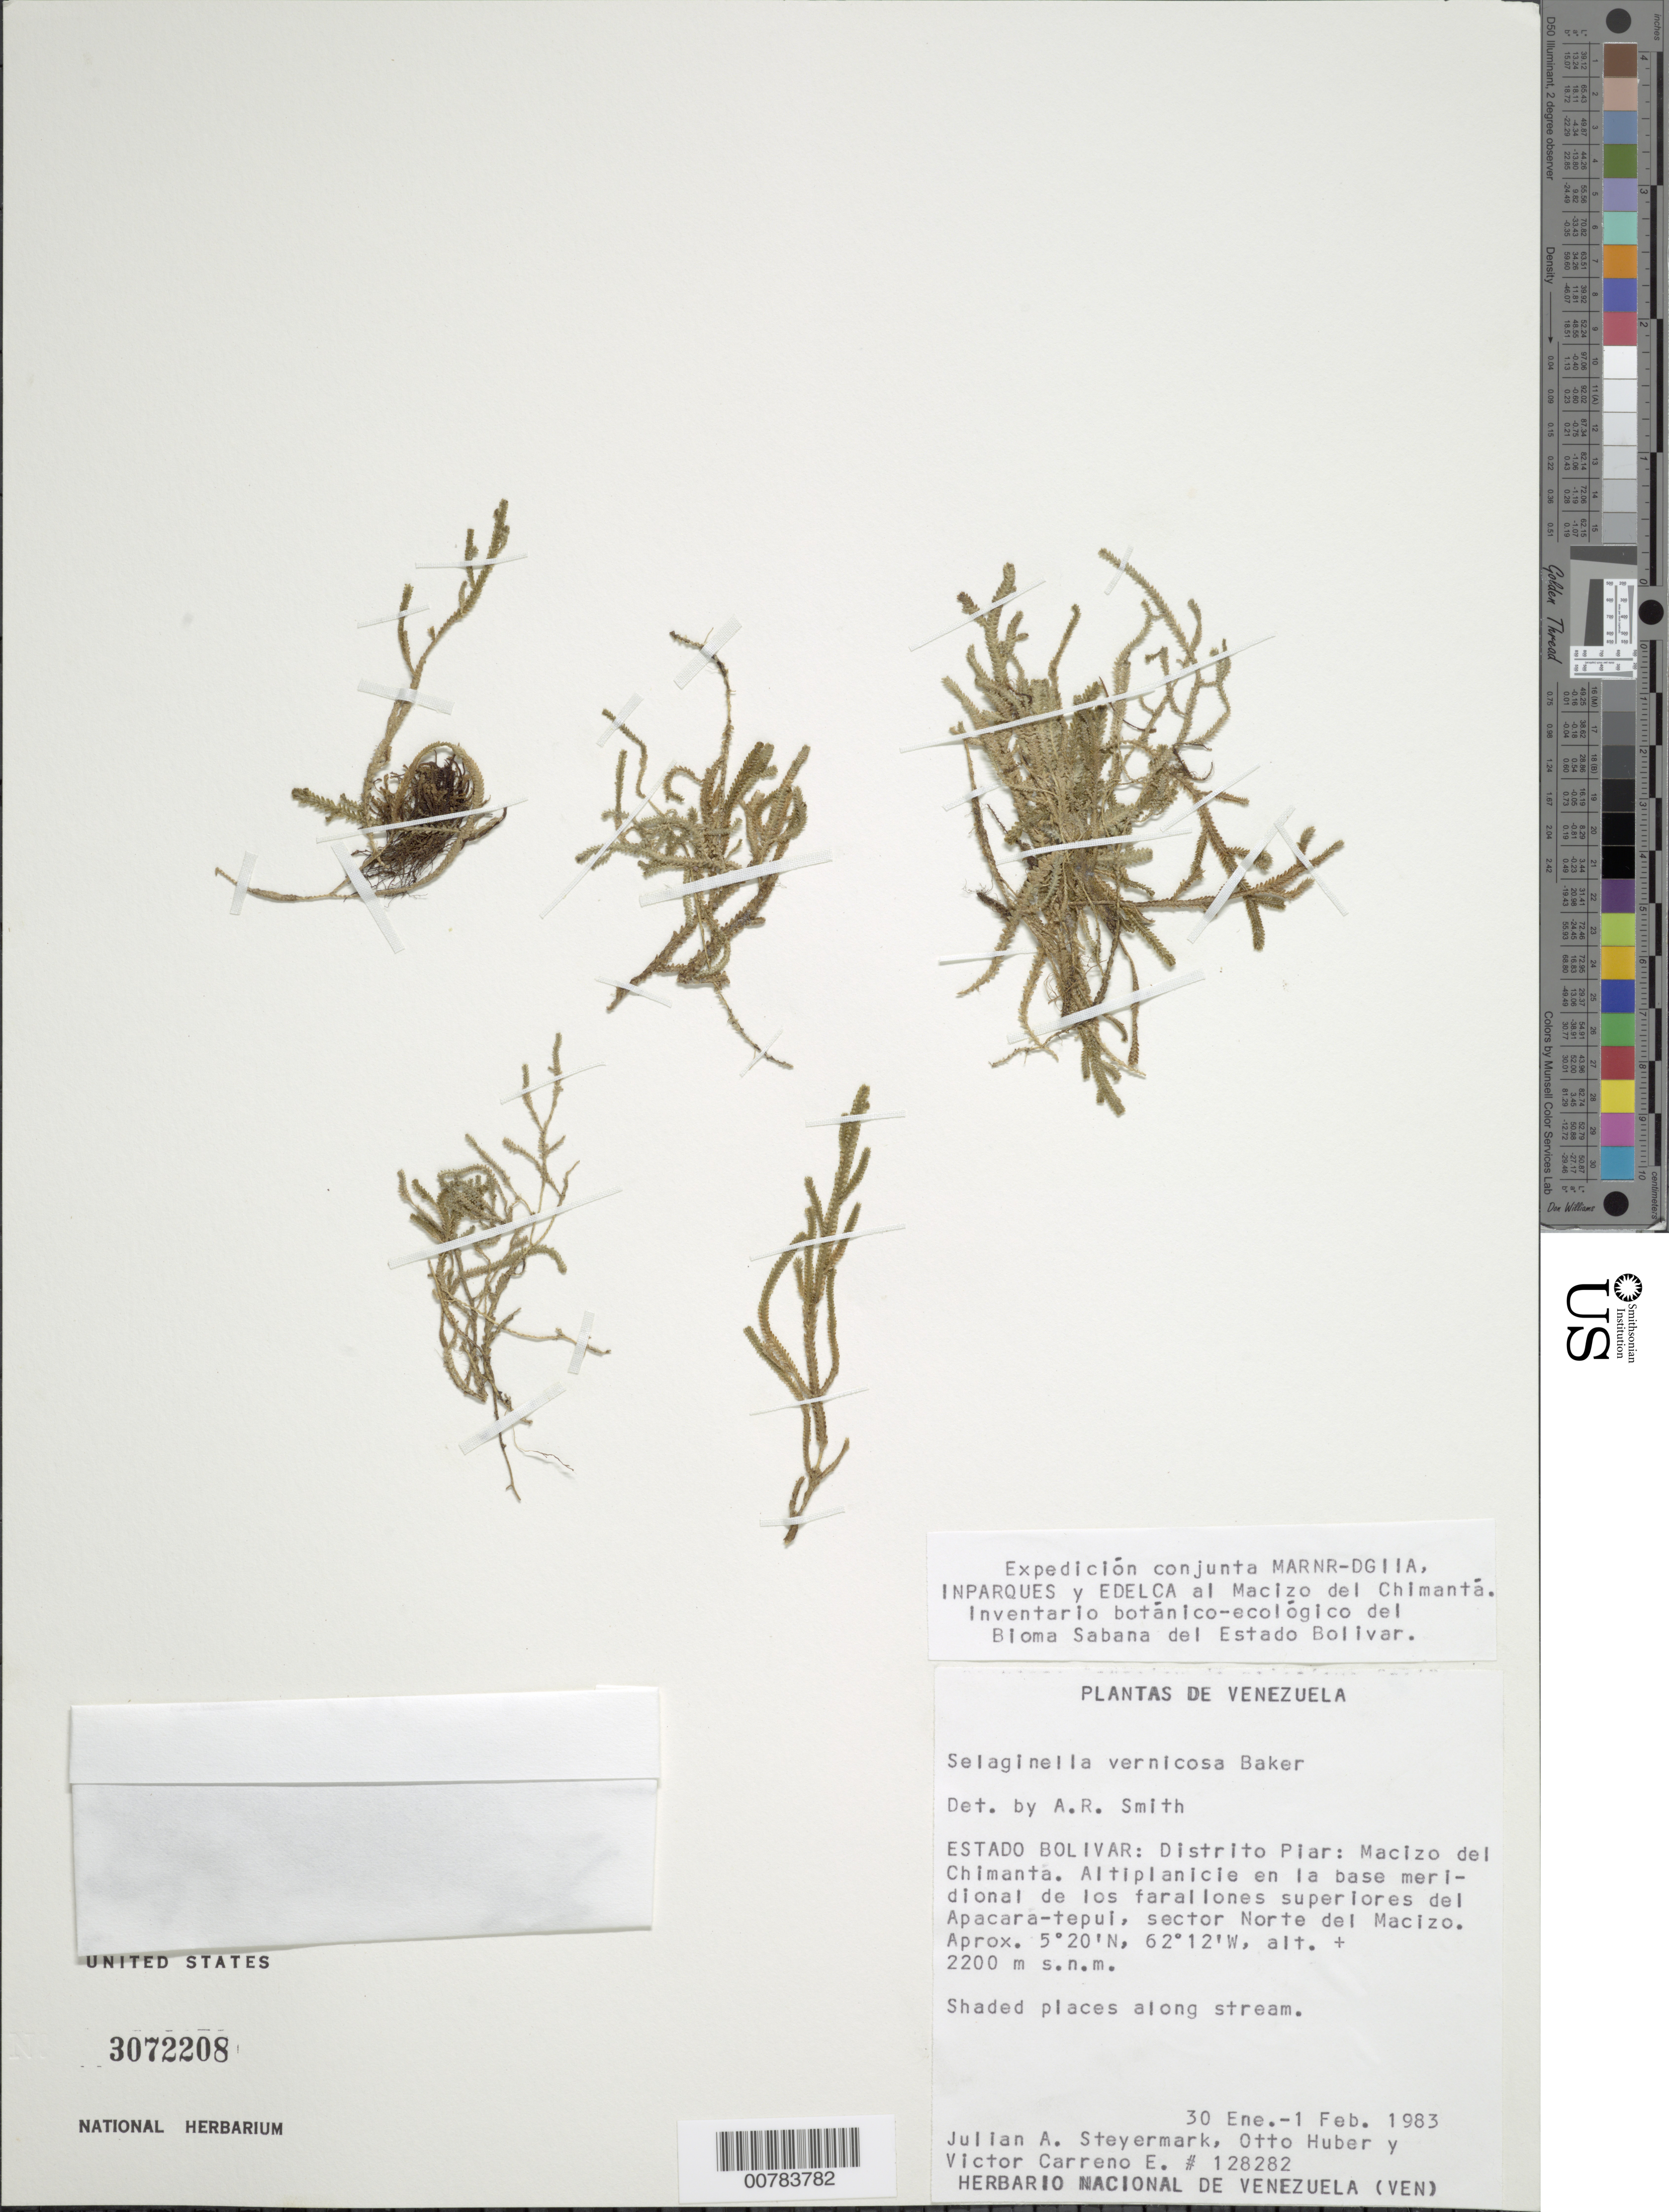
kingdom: Plantae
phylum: Tracheophyta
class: Lycopodiopsida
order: Selaginellales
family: Selaginellaceae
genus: Selaginella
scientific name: Selaginella vernicosa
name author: Baker in Thurn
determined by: Smith, Alan R., (UC)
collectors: J. Steyermark, O. Huber & V. Carreño E.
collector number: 128282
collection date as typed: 30-Jan-83 to 1-Feb-83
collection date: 1983-01-30/1983-02-01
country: Venezuela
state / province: Bolívar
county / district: Piar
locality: Macizo del Chimantá, Apacará-tepuí, sector N del Macizo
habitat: Altiplancie en la base meridional de los farallones superiores, shaded places along stream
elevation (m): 2200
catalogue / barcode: US 3072208